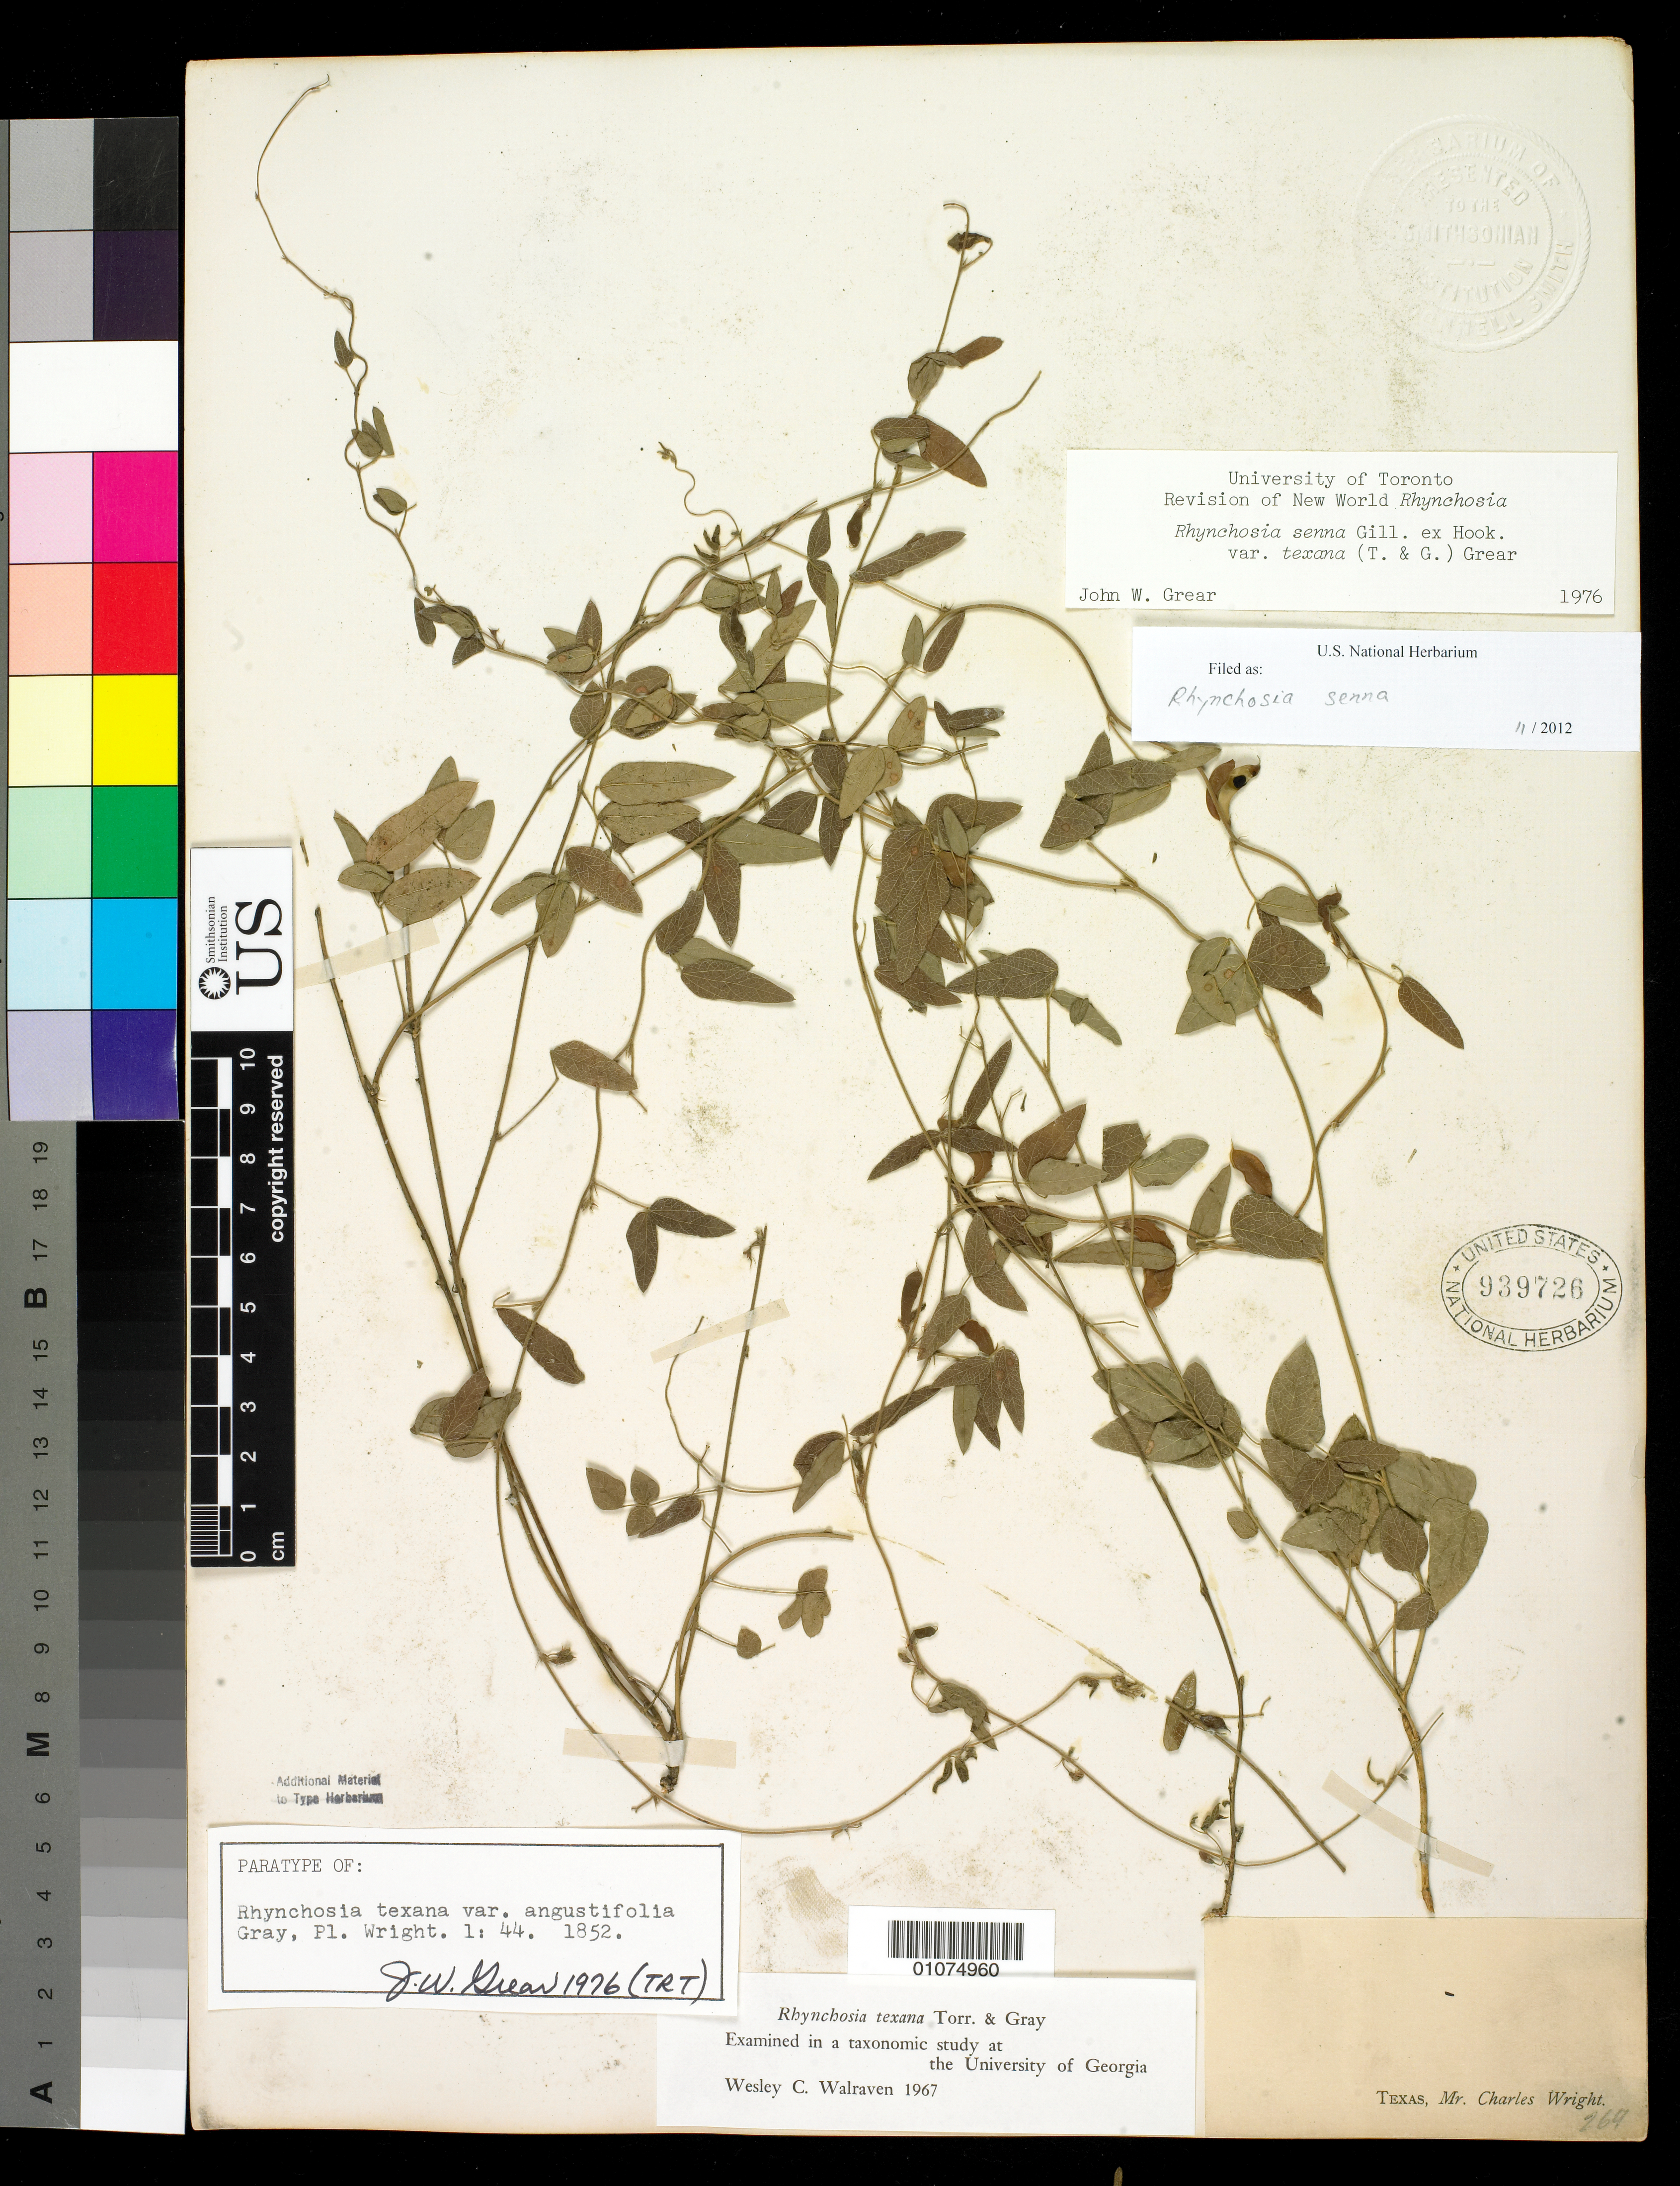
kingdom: Plantae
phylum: Tracheophyta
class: Magnoliopsida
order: Fabales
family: Fabaceae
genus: Rhynchosia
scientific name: Rhynchosia senna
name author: Gillies ex Hook.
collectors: C. Wright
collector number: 269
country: United States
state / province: Texas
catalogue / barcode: US 939726